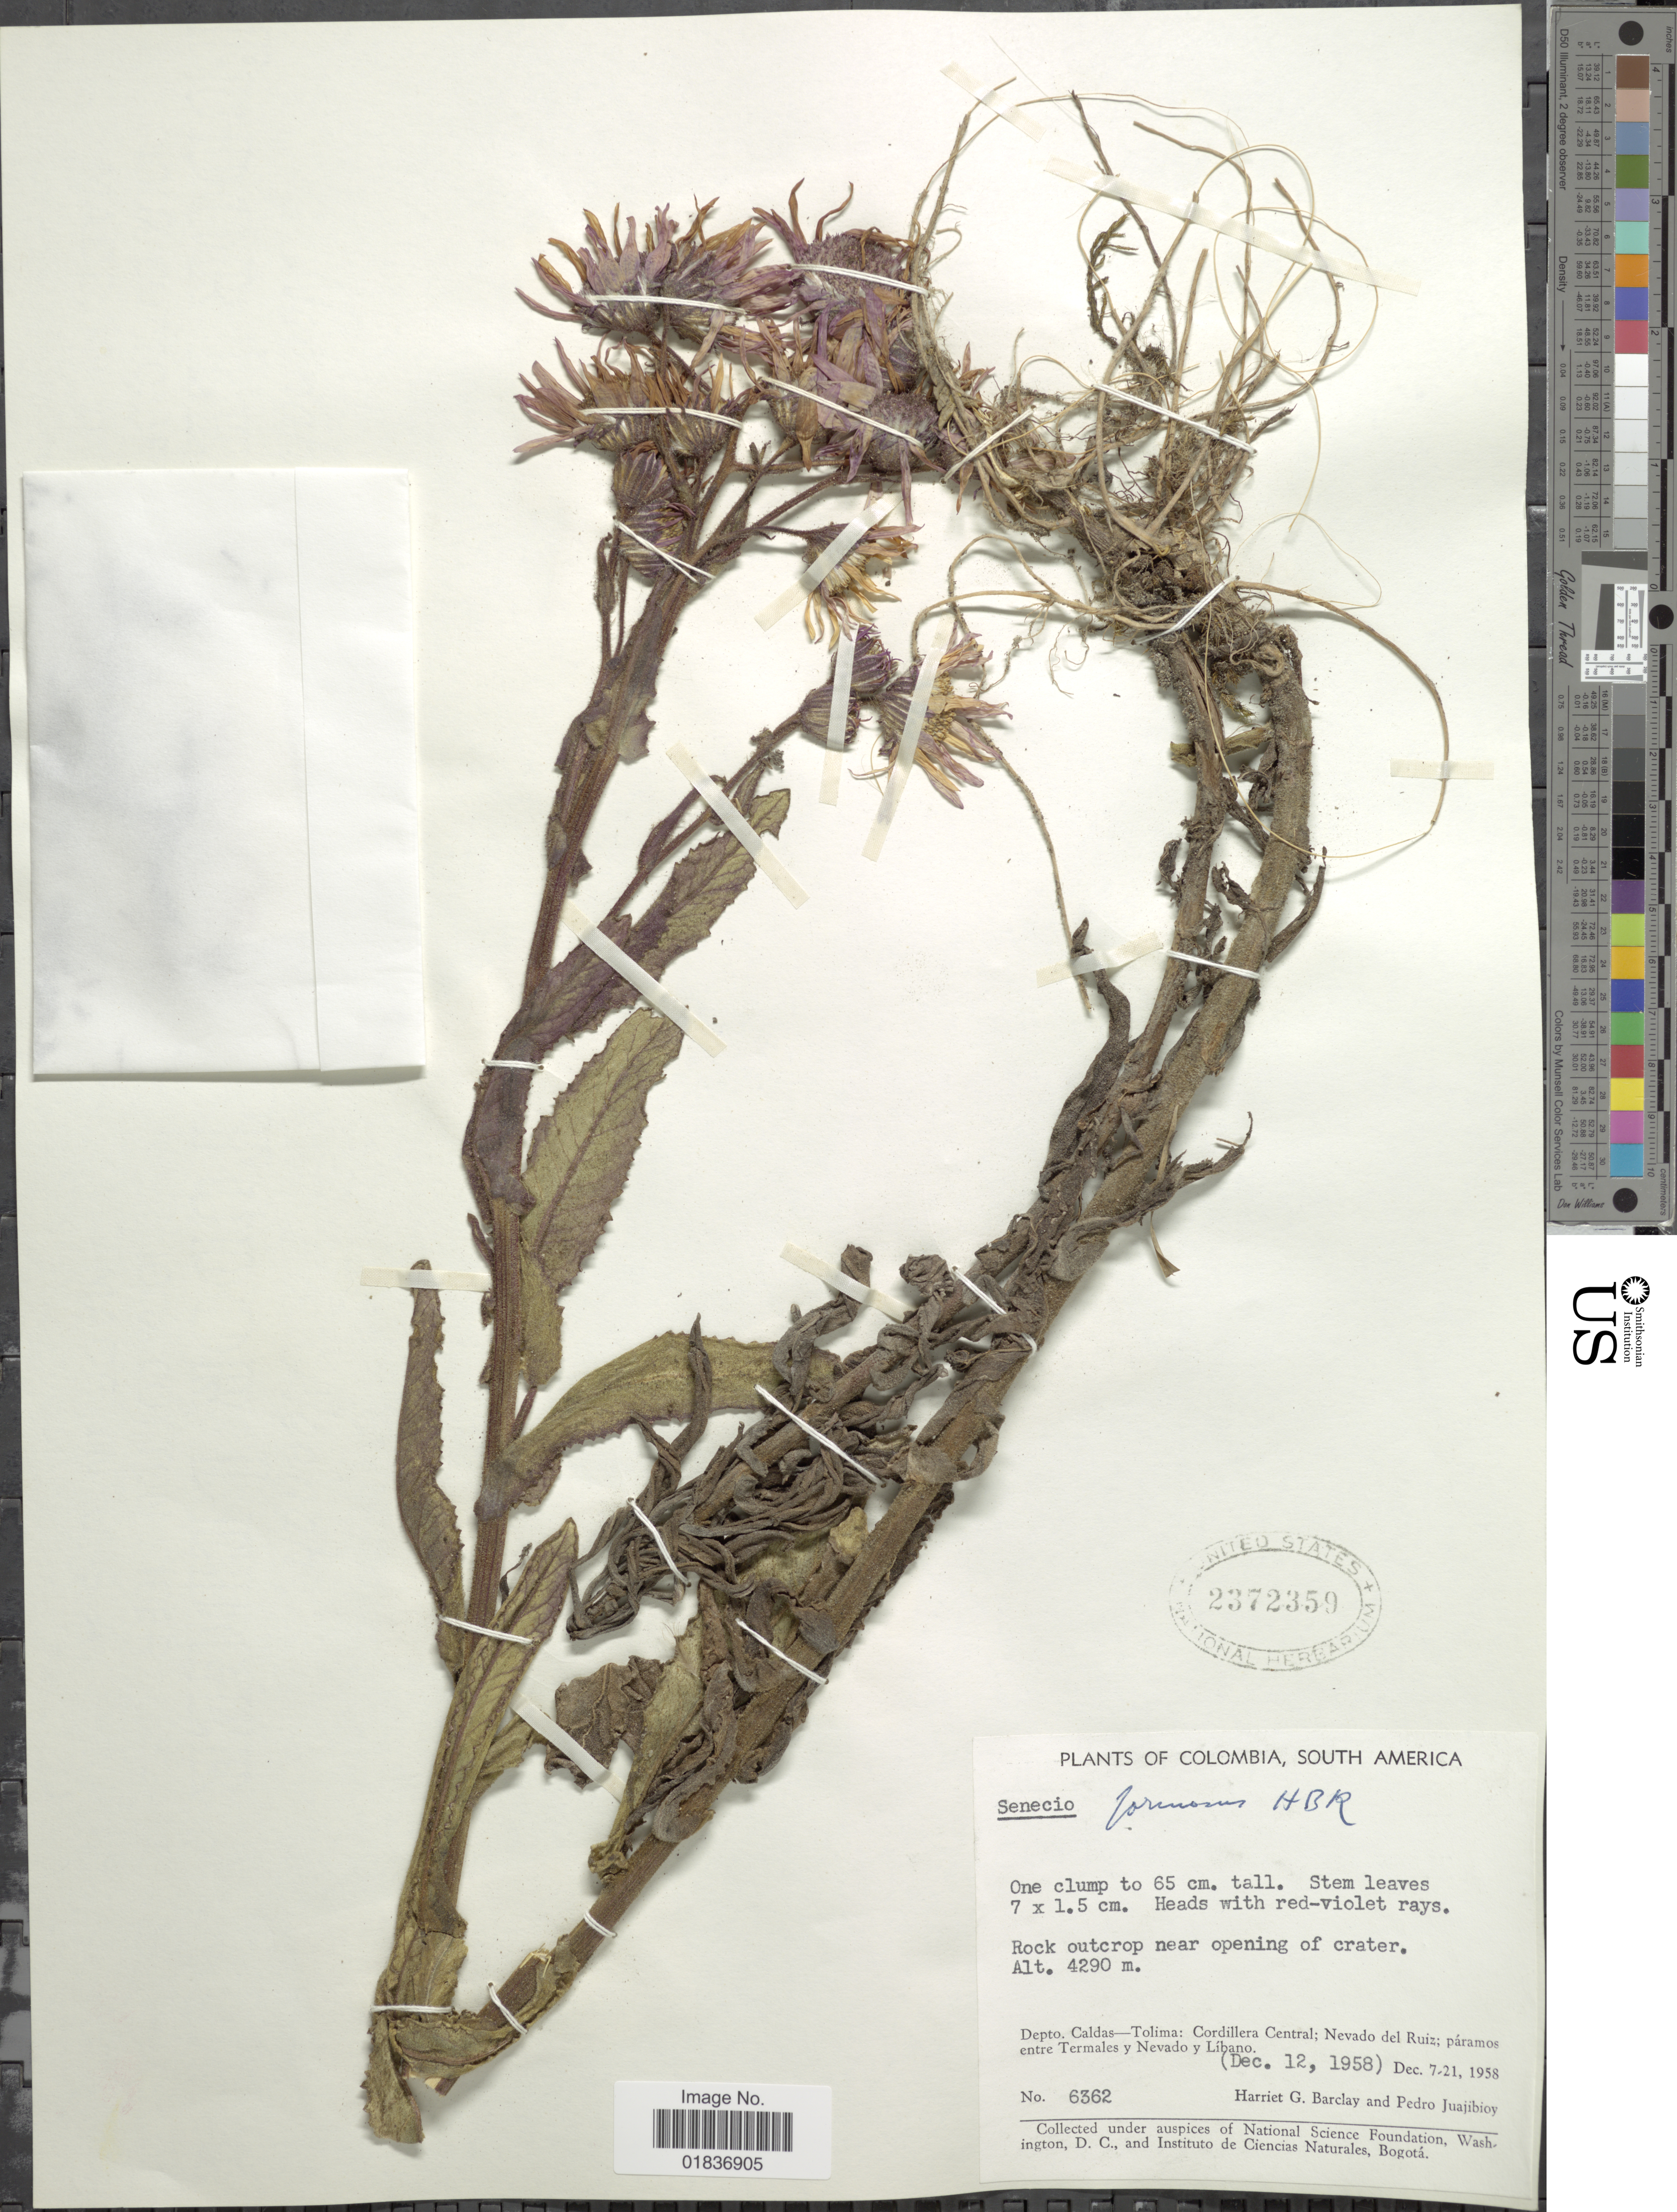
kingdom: Plantae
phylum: Tracheophyta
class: Magnoliopsida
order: Asterales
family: Asteraceae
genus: Senecio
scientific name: Senecio wedglacialis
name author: Cuatrec.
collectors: H. G. Barclay & P. Juajibioy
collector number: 6362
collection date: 1958-12-12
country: Colombia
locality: Depto. Caldas-Tolima: Cordillera Central; Nevado delRuiz; paramos entre Termales y Nevado y Libano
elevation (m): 4290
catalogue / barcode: US 2372359